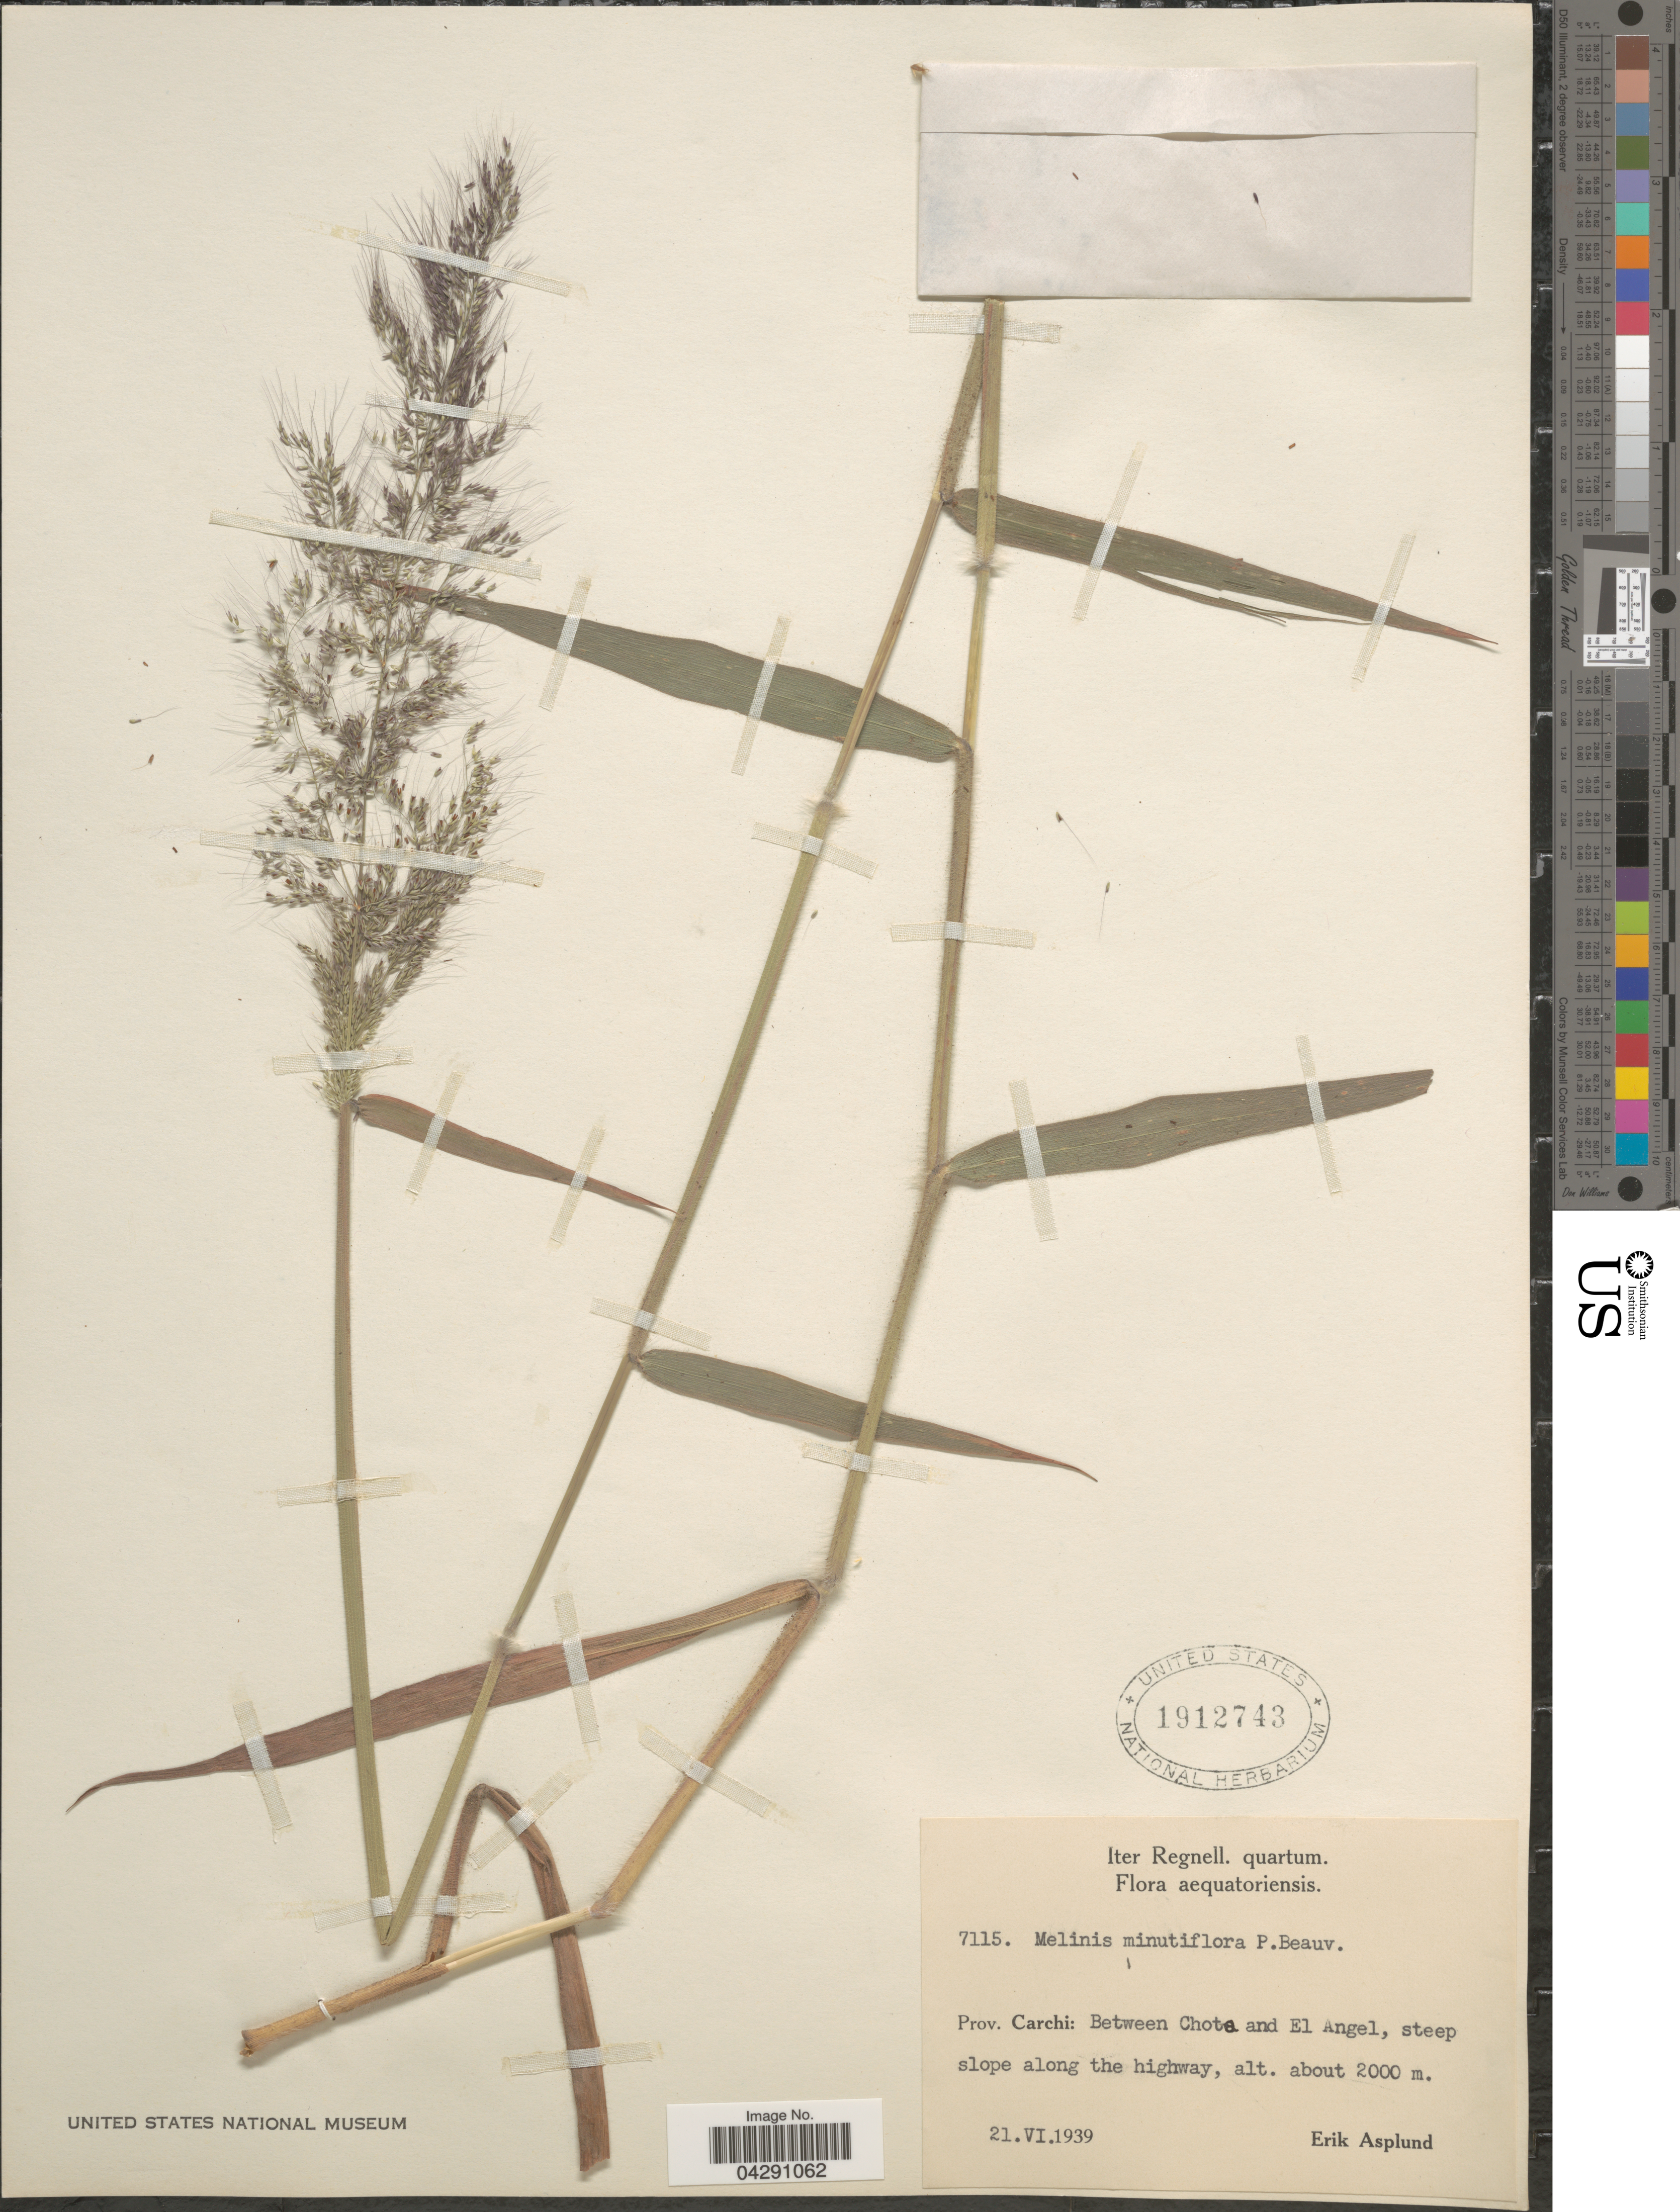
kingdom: Plantae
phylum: Tracheophyta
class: Liliopsida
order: Poales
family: Poaceae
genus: Melinis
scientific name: Melinis minutiflora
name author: P. Beauv.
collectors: E. Asplund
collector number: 7115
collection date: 1939-06-21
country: Ecuador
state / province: Carchi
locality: Iter Regnell. quartum. Between Chota and El Angel, steep slope along the highway.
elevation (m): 2000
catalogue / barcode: US 1912743